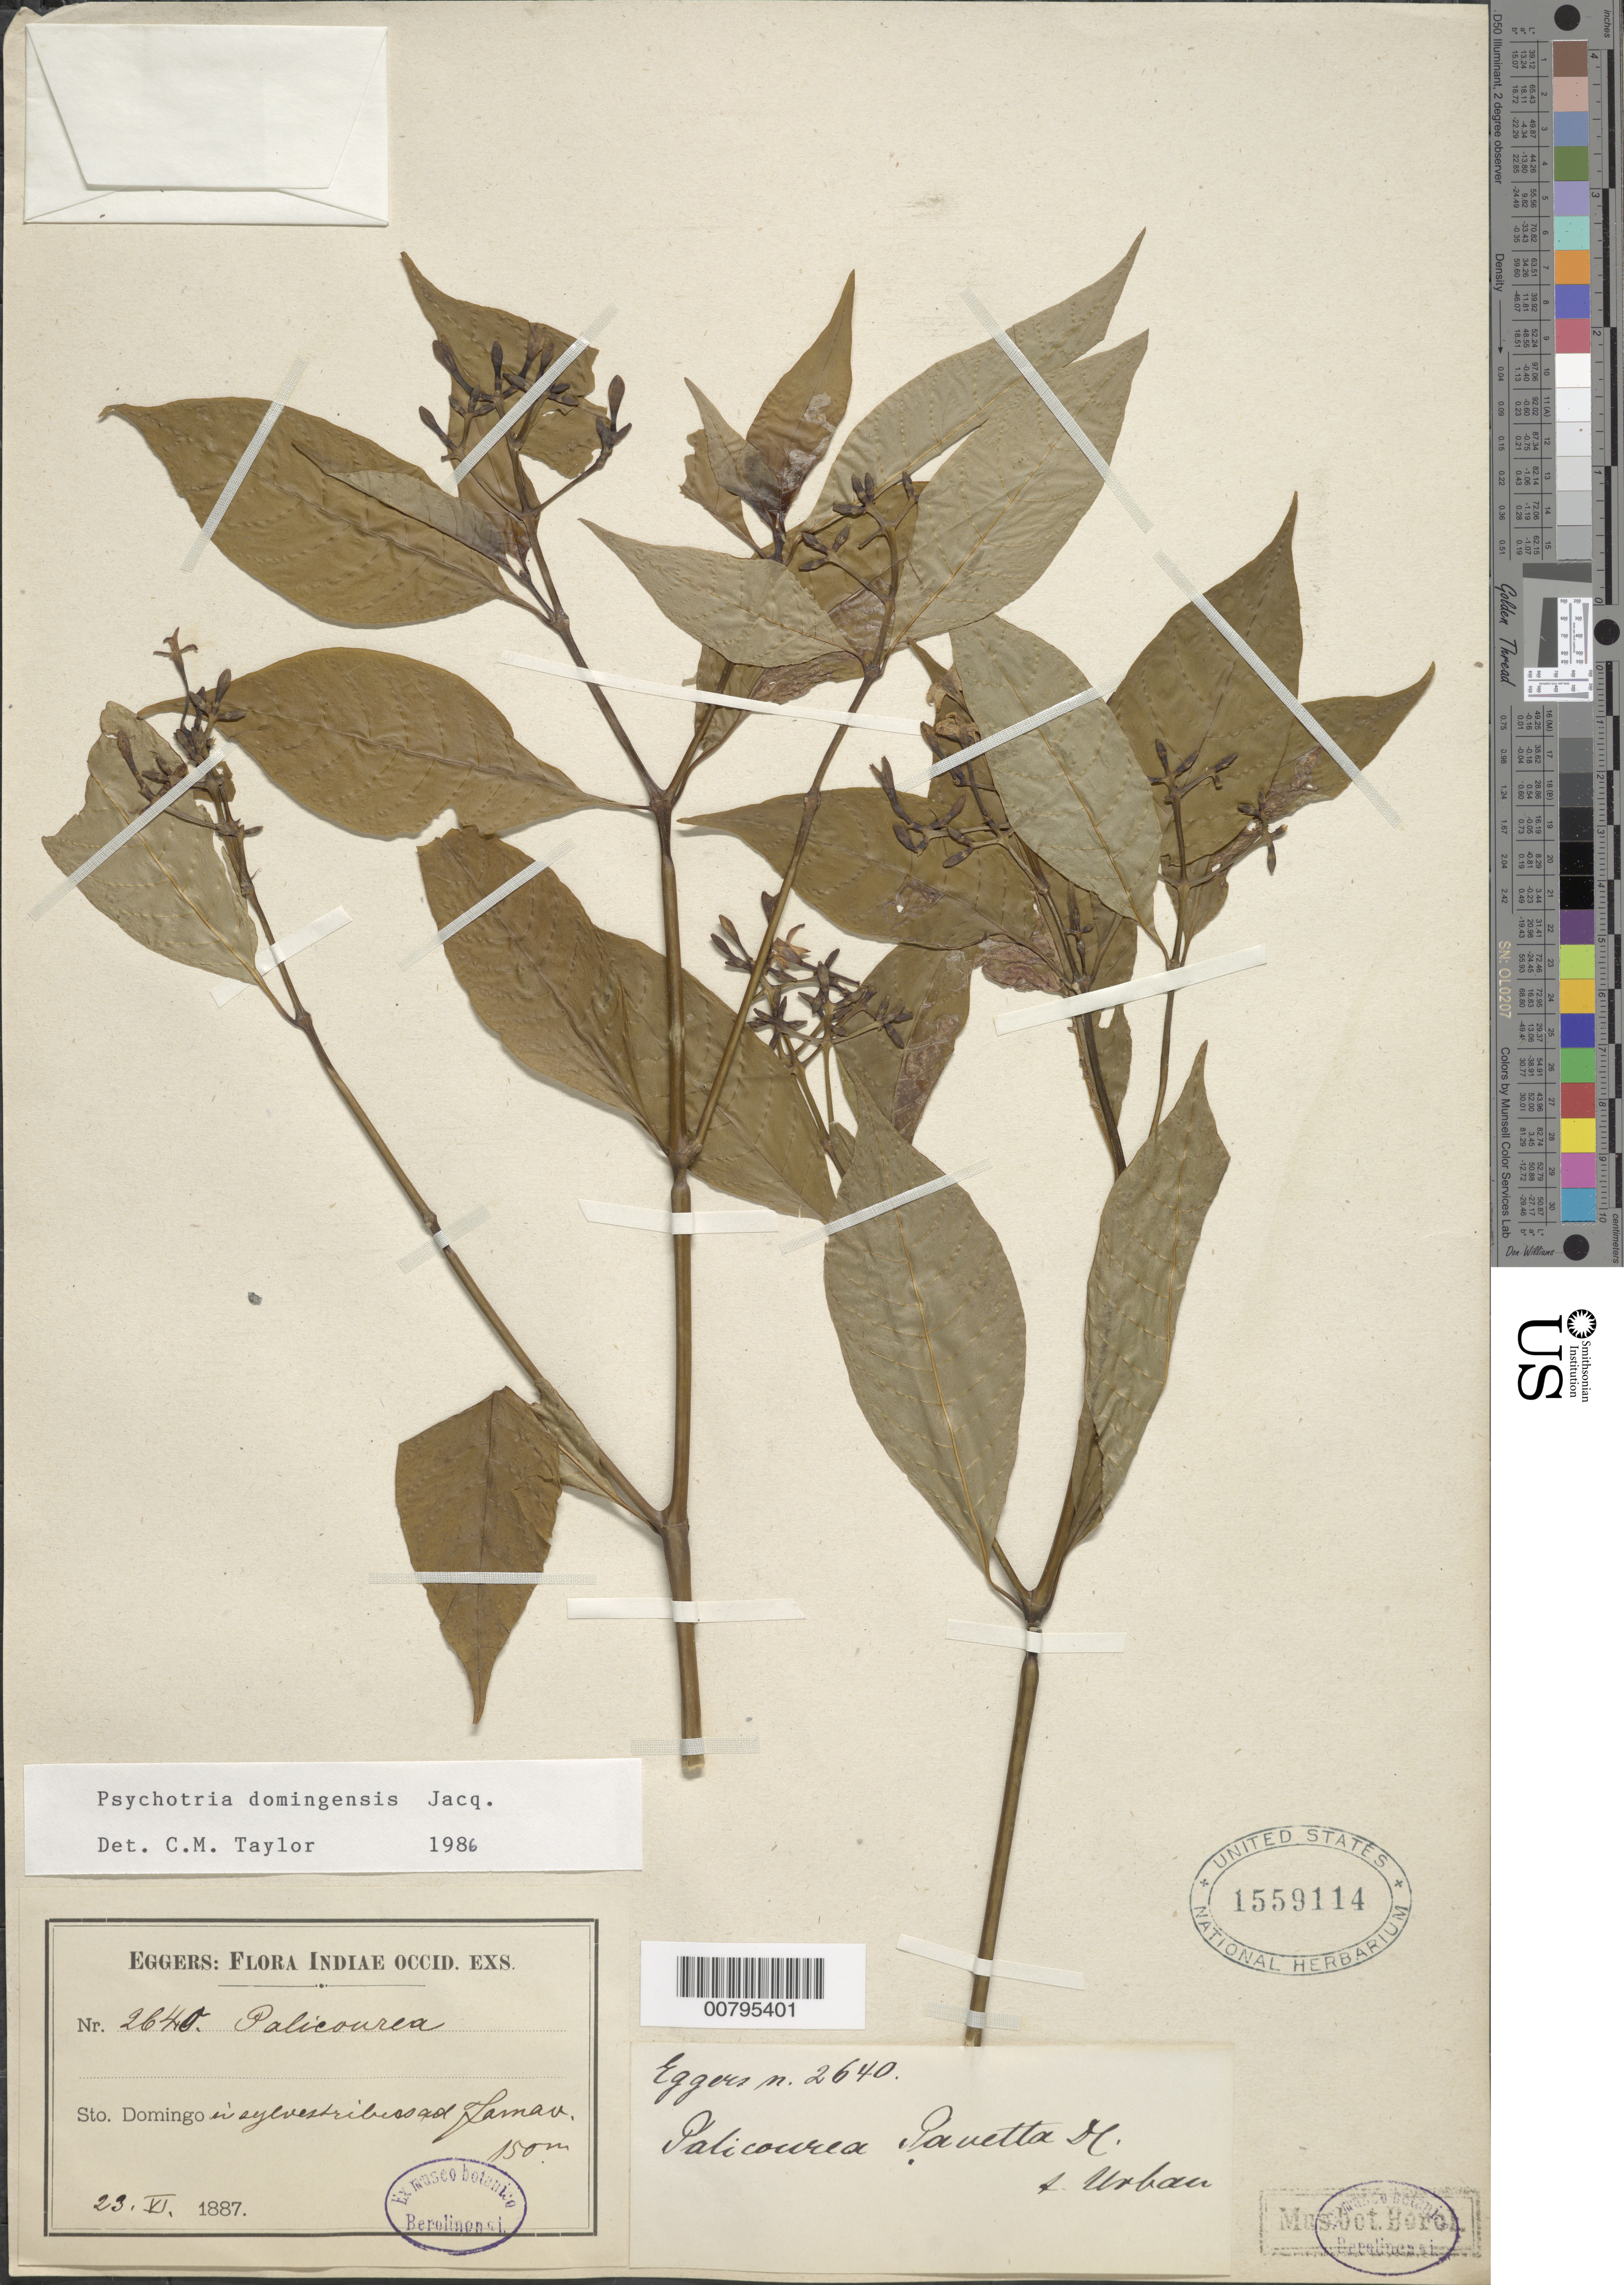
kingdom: Plantae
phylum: Tracheophyta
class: Magnoliopsida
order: Gentianales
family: Rubiaceae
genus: Psychotria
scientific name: Psychotria domingensis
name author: Jacq.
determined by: Taylor, Charlotte M.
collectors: H. F. A. von Eggers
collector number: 2640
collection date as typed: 23 Jun 1887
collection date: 1887-06-23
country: Dominican Republic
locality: Lamav (illeg.)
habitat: In sylvestribess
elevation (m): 150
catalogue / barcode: US 1559114